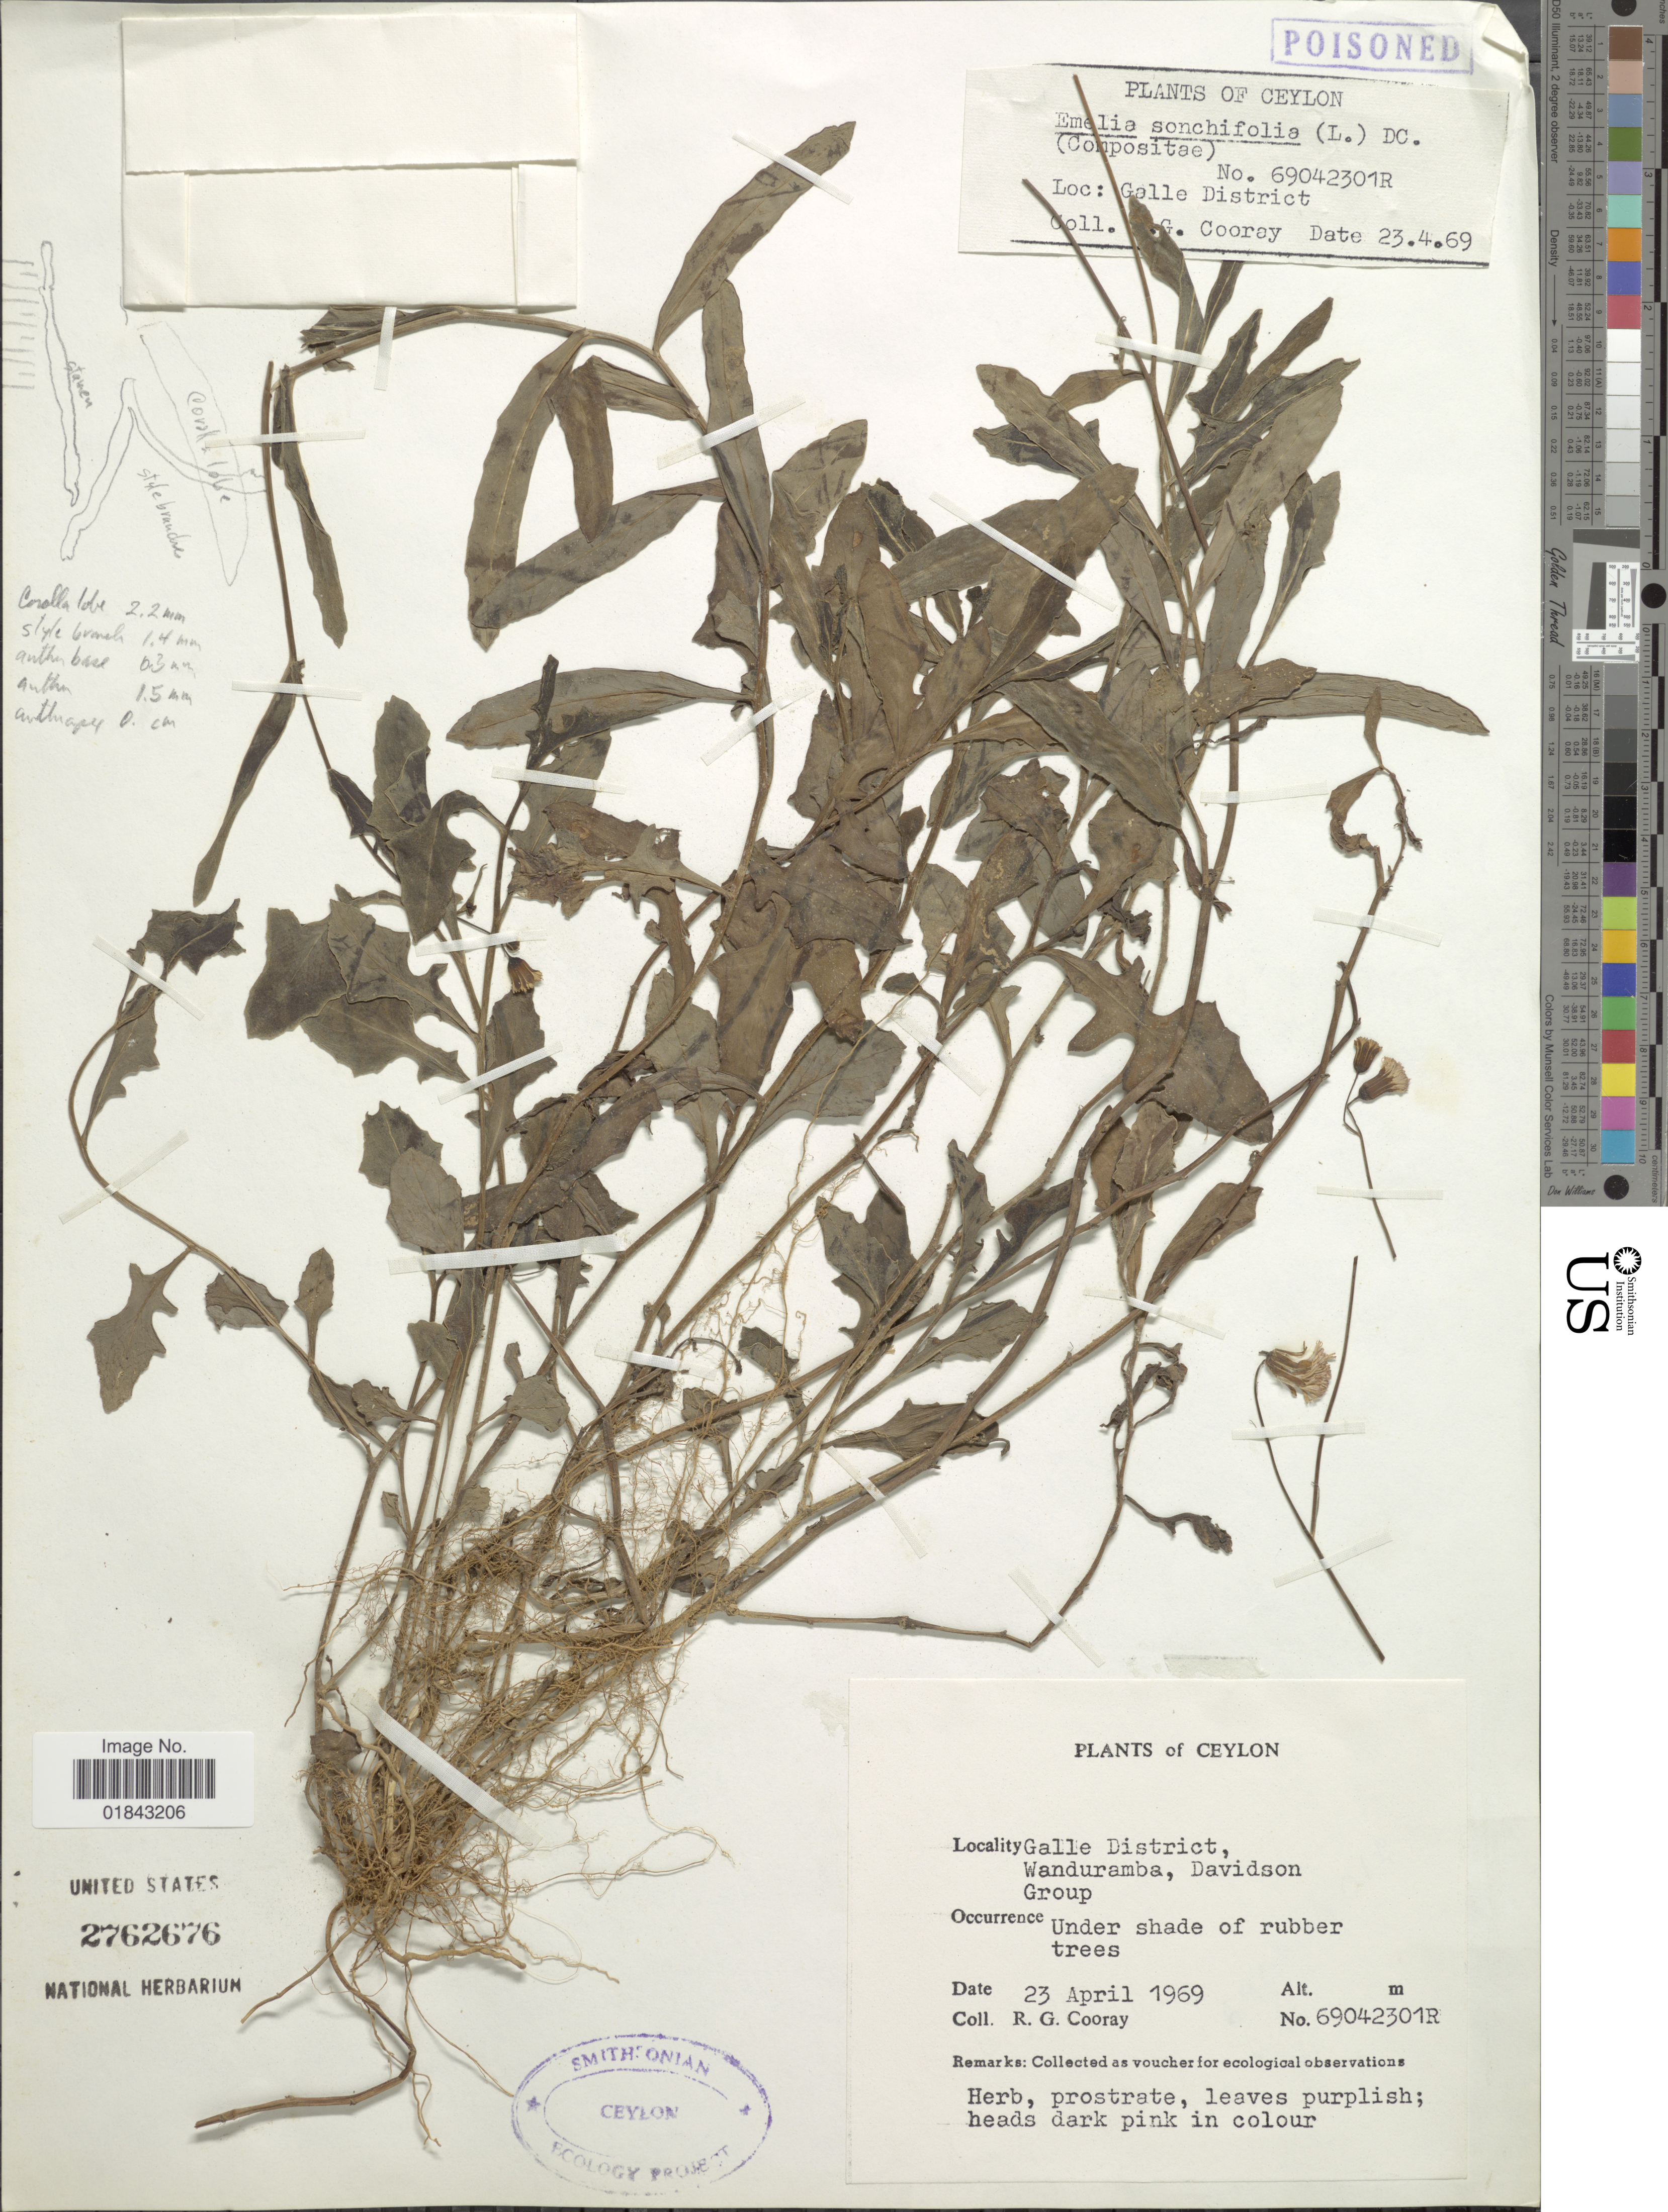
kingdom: Plantae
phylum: Tracheophyta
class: Magnoliopsida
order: Asterales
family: Asteraceae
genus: Emilia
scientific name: Emilia exserta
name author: Fosberg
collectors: R. Cooray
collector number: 29042301R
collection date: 1969-04-23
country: Sri Lanka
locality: Ceylon, Galle District, Wanduramba, Davidson Group, under shade of rubber trees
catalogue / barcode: US 2762676